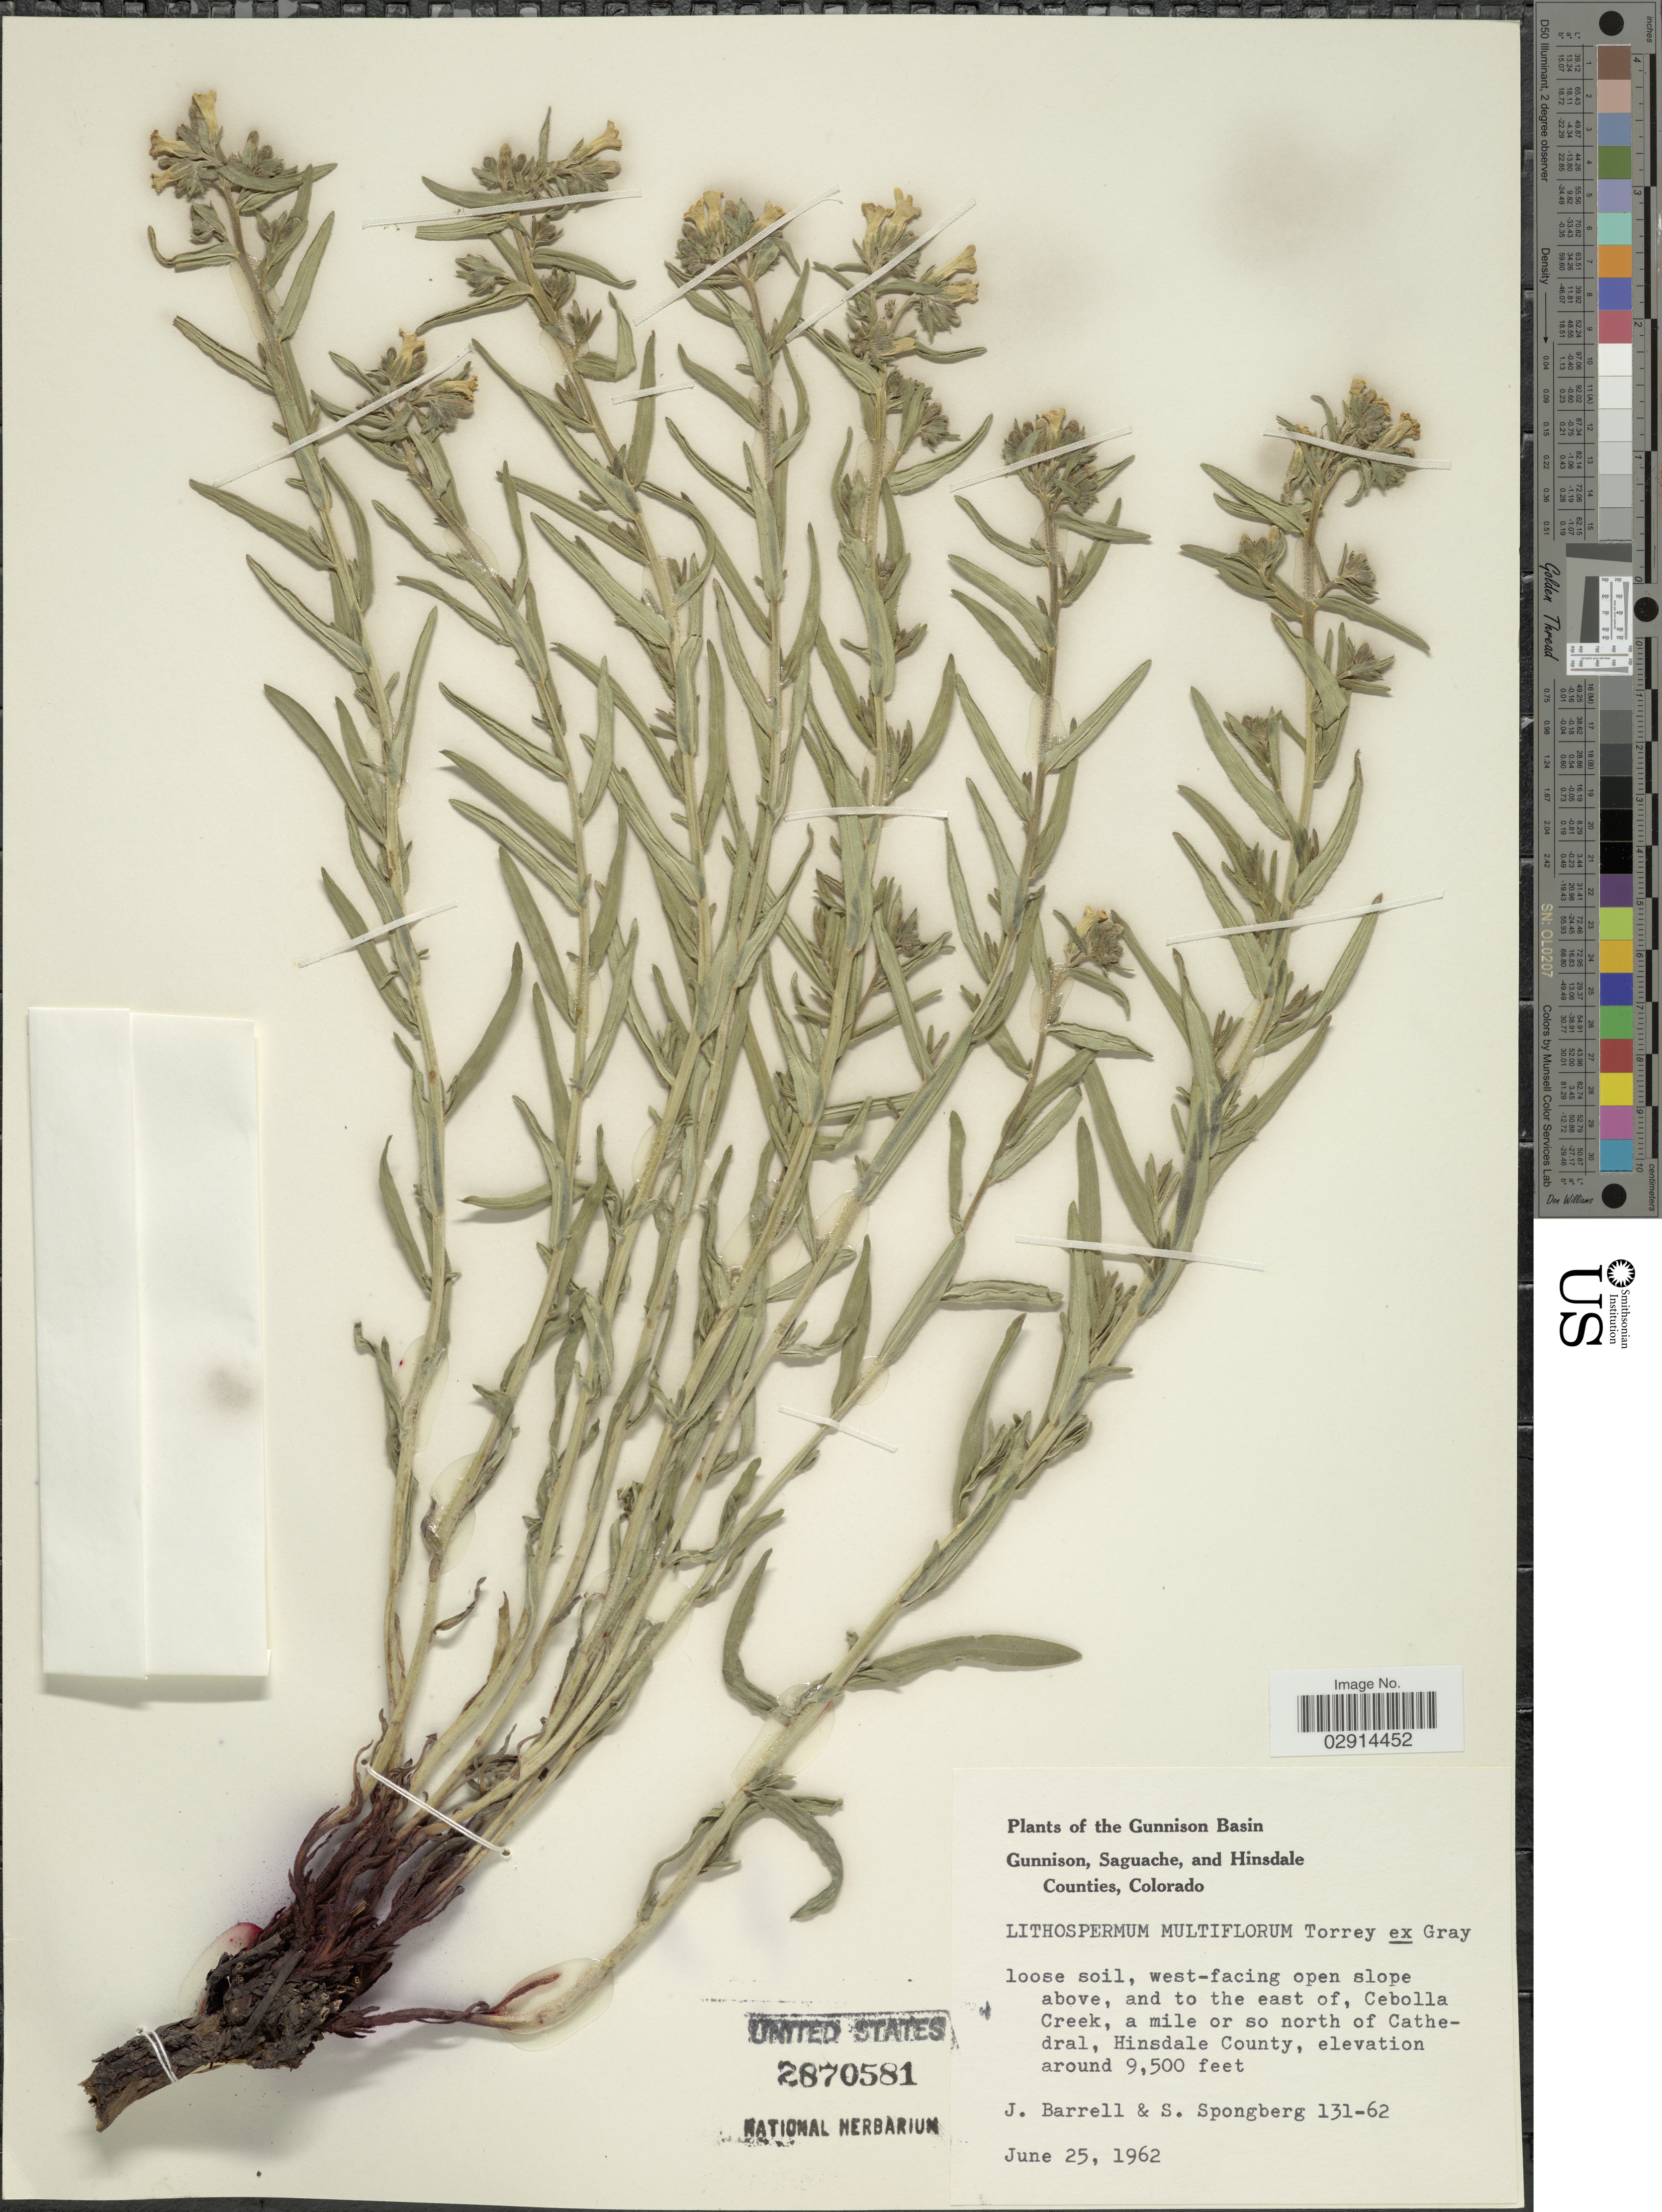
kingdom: Plantae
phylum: Tracheophyta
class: Magnoliopsida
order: Boraginales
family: Boraginaceae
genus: Lithospermum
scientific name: Lithospermum multiflorum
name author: Torr. ex A. Gray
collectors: J. Barrell & S. A.Spongberg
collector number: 131-62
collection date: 1962-06-25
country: United States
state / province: Colorado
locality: Gunnison Basin. To the east of, Cebolla Creek, a mile or so north of Cathedral, Hinsdale County.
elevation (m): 2896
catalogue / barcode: US 2870581